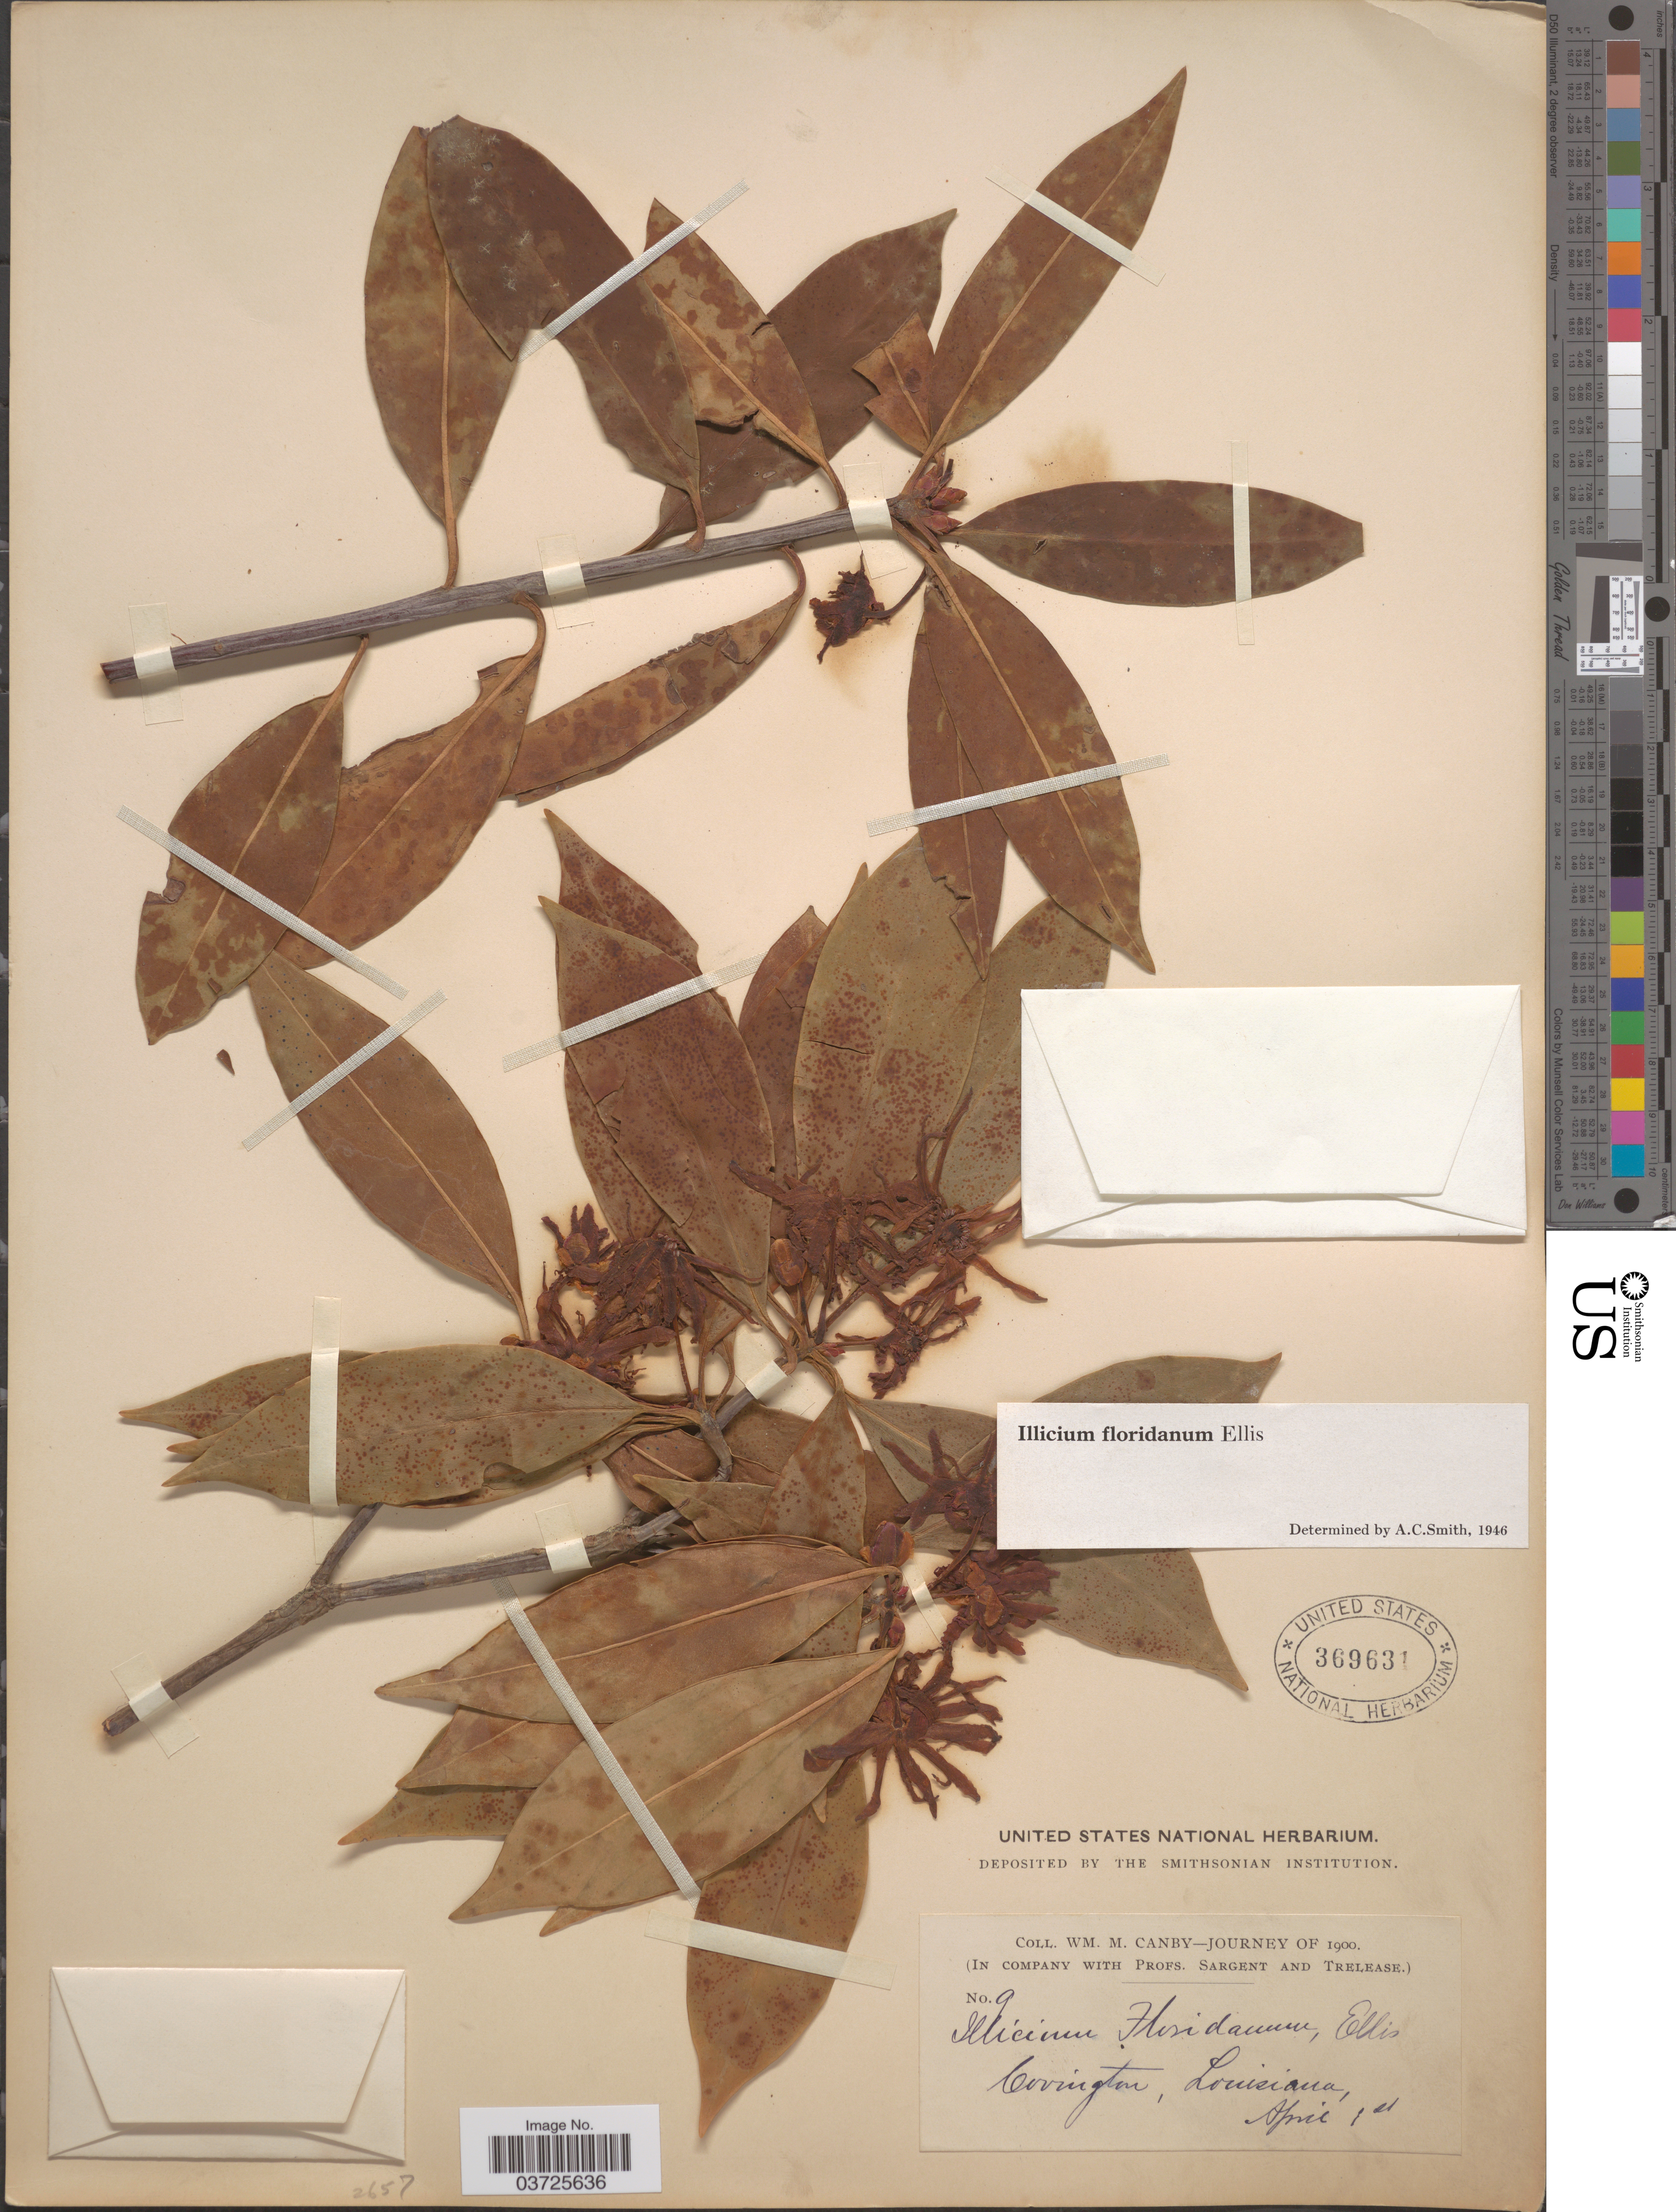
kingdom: Plantae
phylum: Tracheophyta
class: Magnoliopsida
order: Austrobaileyales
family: Schisandraceae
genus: Illicium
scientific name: Illicium floridanum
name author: J. Ellis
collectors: W. M. Canby, -- Sargent & -- Trelease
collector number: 9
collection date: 1900-04-01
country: United States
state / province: Louisiana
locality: Covington.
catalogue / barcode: US 369631